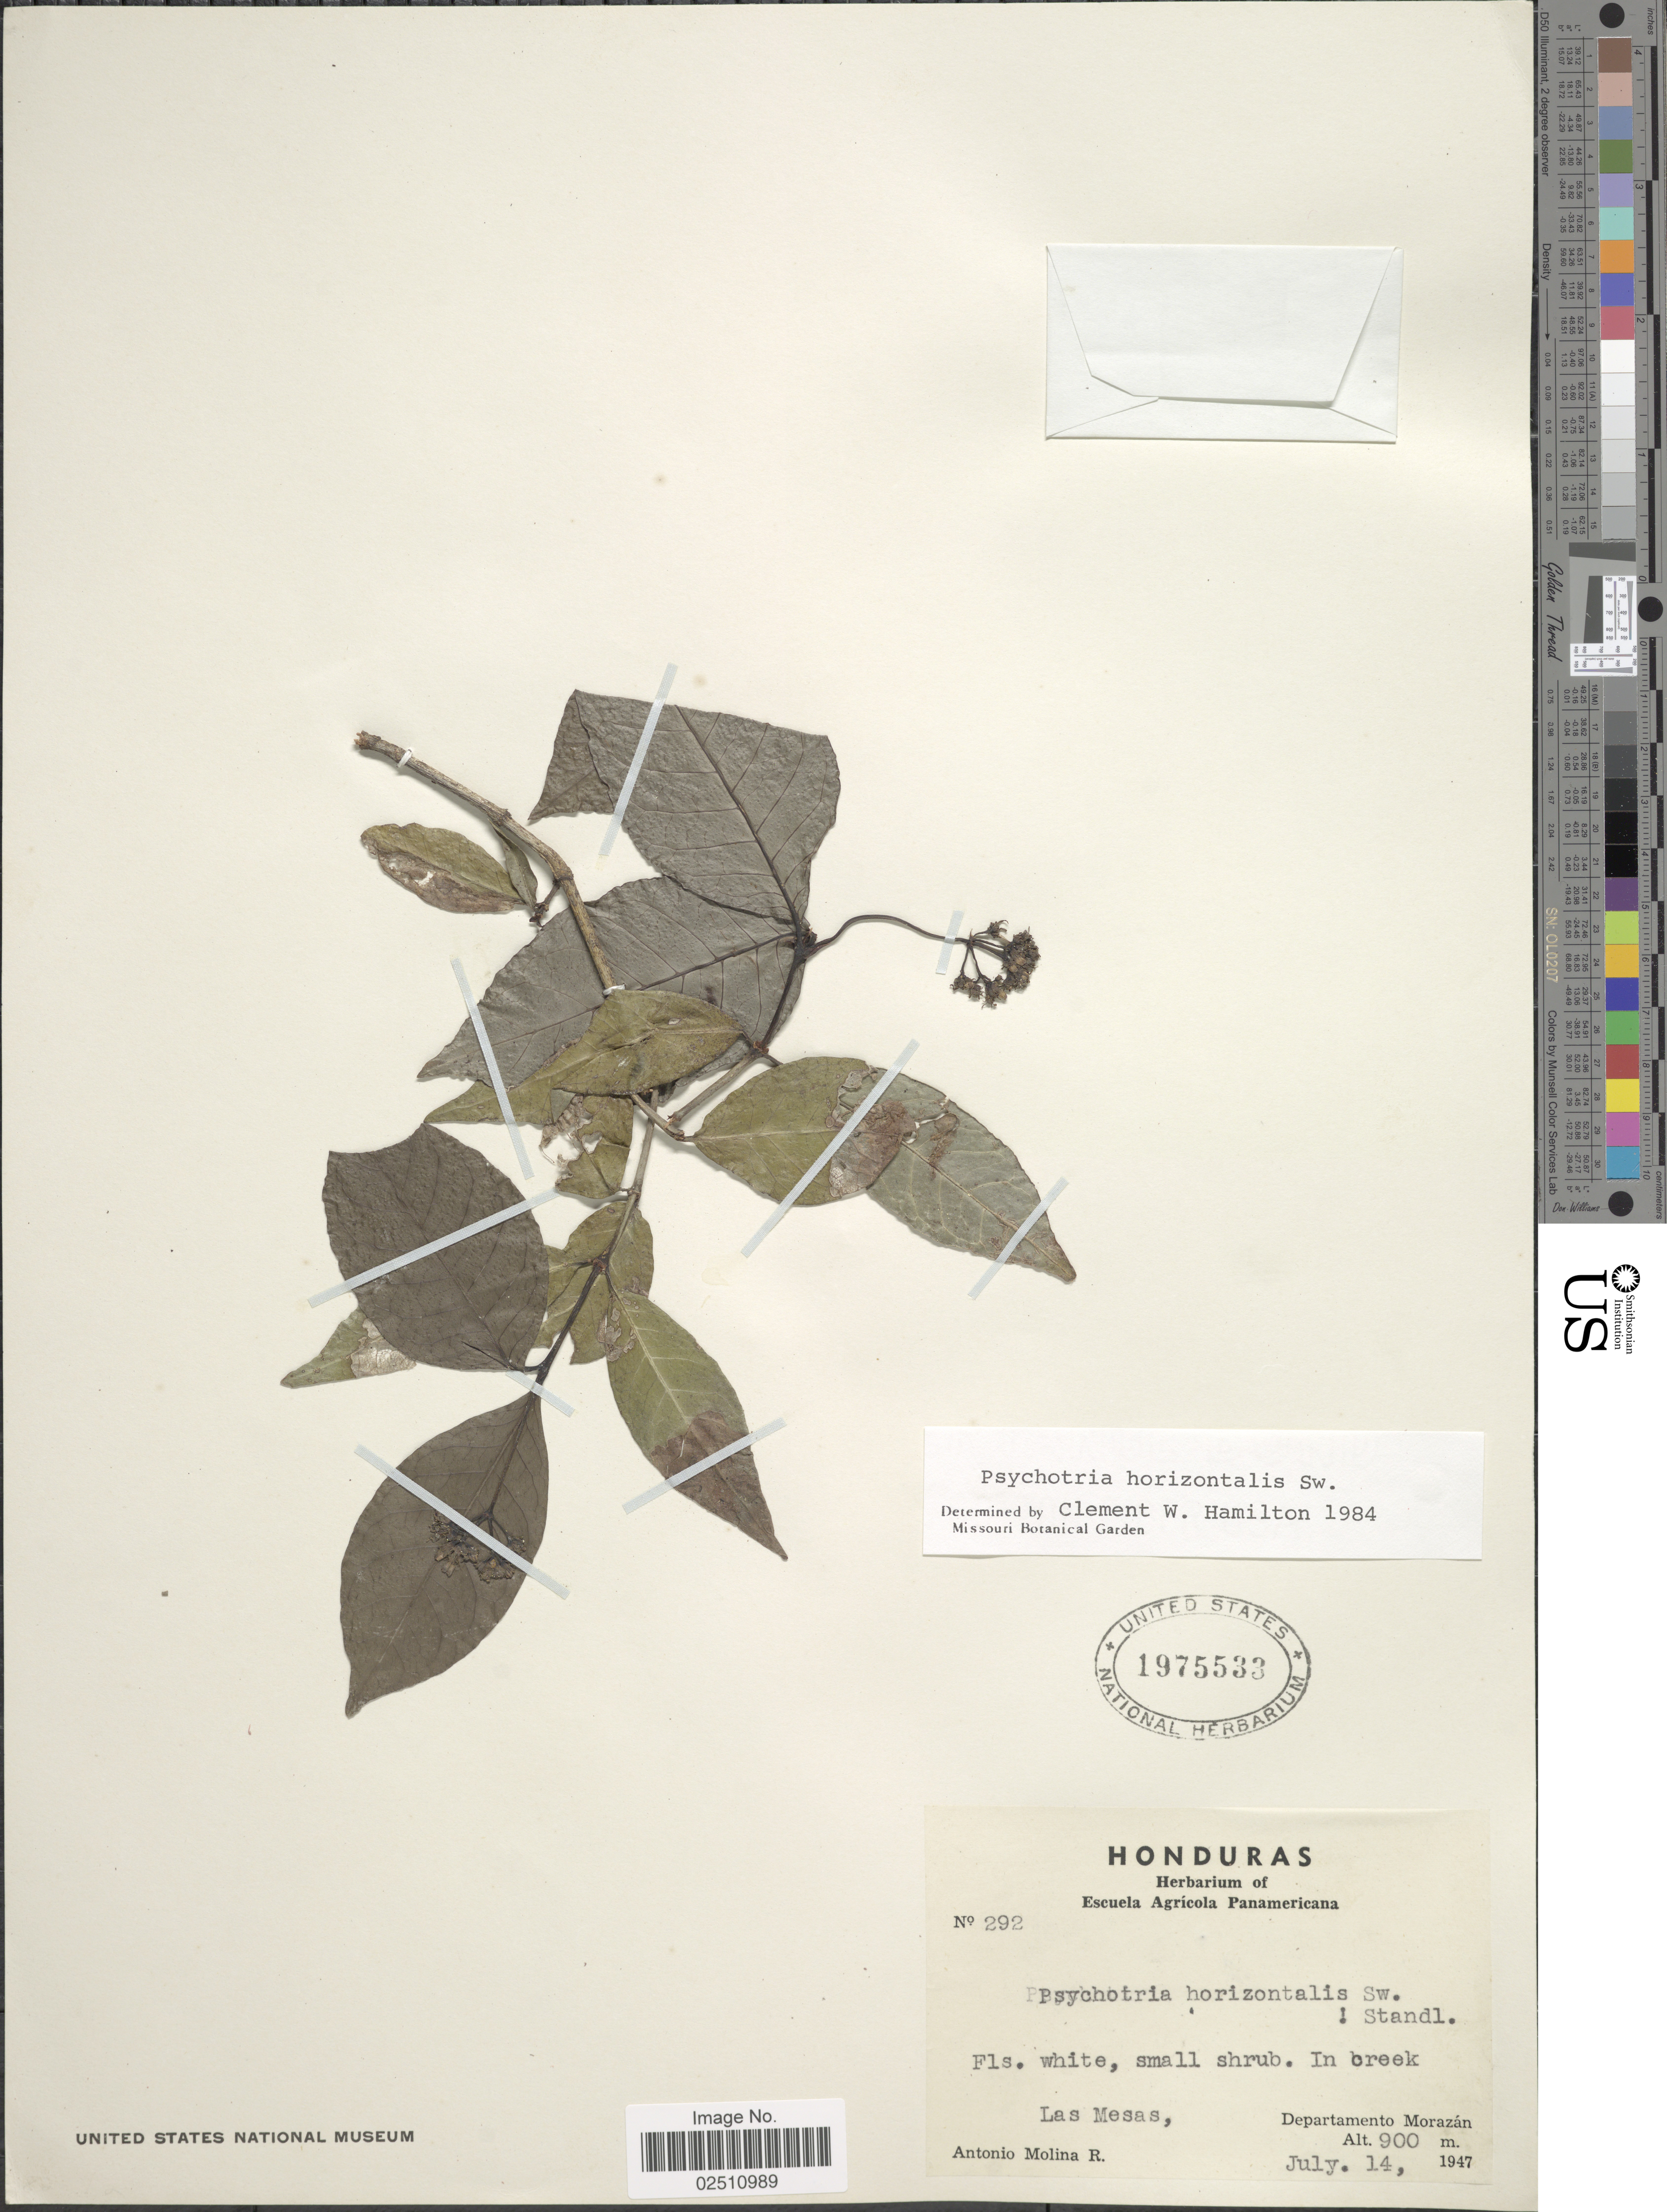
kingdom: Plantae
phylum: Tracheophyta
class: Magnoliopsida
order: Gentianales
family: Rubiaceae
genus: Psychotria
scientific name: Psychotria horizontalis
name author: Sw.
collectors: A. Molina R.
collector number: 292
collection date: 1947-07-14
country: Honduras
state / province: Fco. Morazán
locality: In creek, Las Mesas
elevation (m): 900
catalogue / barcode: US 1975533